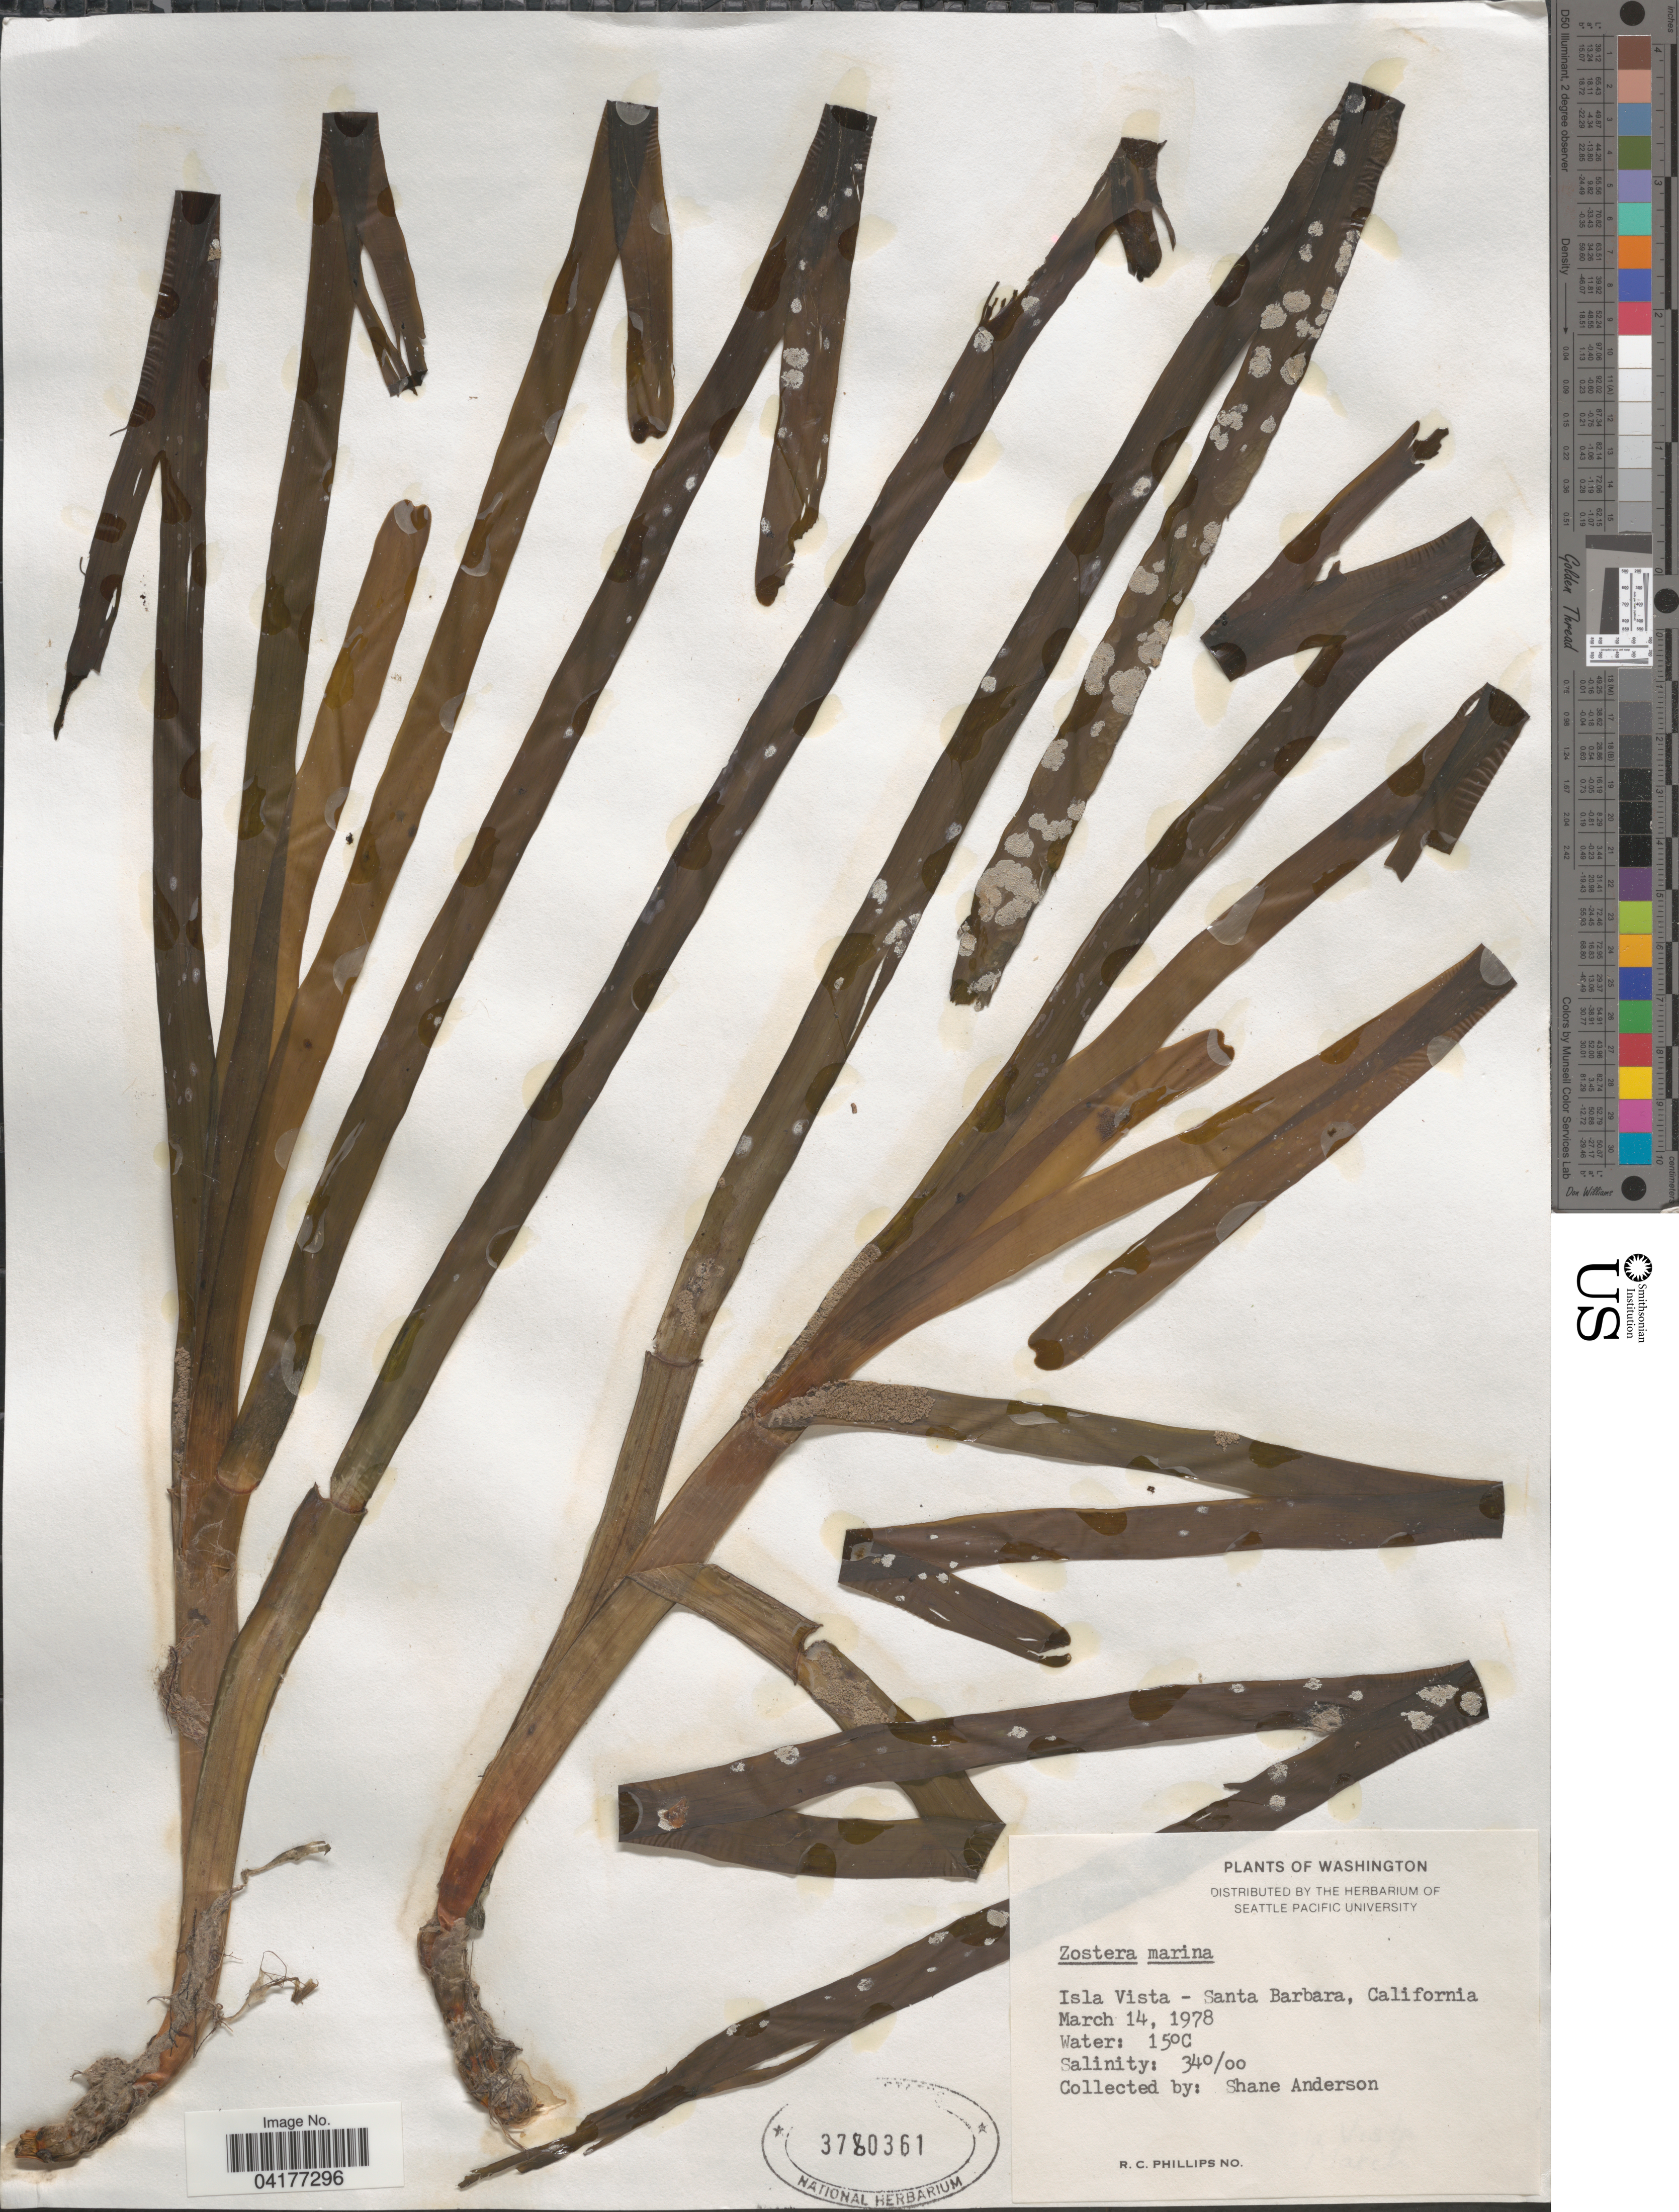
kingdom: Plantae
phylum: Tracheophyta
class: Liliopsida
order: Alismatales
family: Zosteraceae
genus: Zostera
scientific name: Zostera marina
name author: L.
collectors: S. Anderson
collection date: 1978-03-14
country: United States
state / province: California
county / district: Santa Barbara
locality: Isla Vista - Santa Barbara.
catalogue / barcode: US 3780361